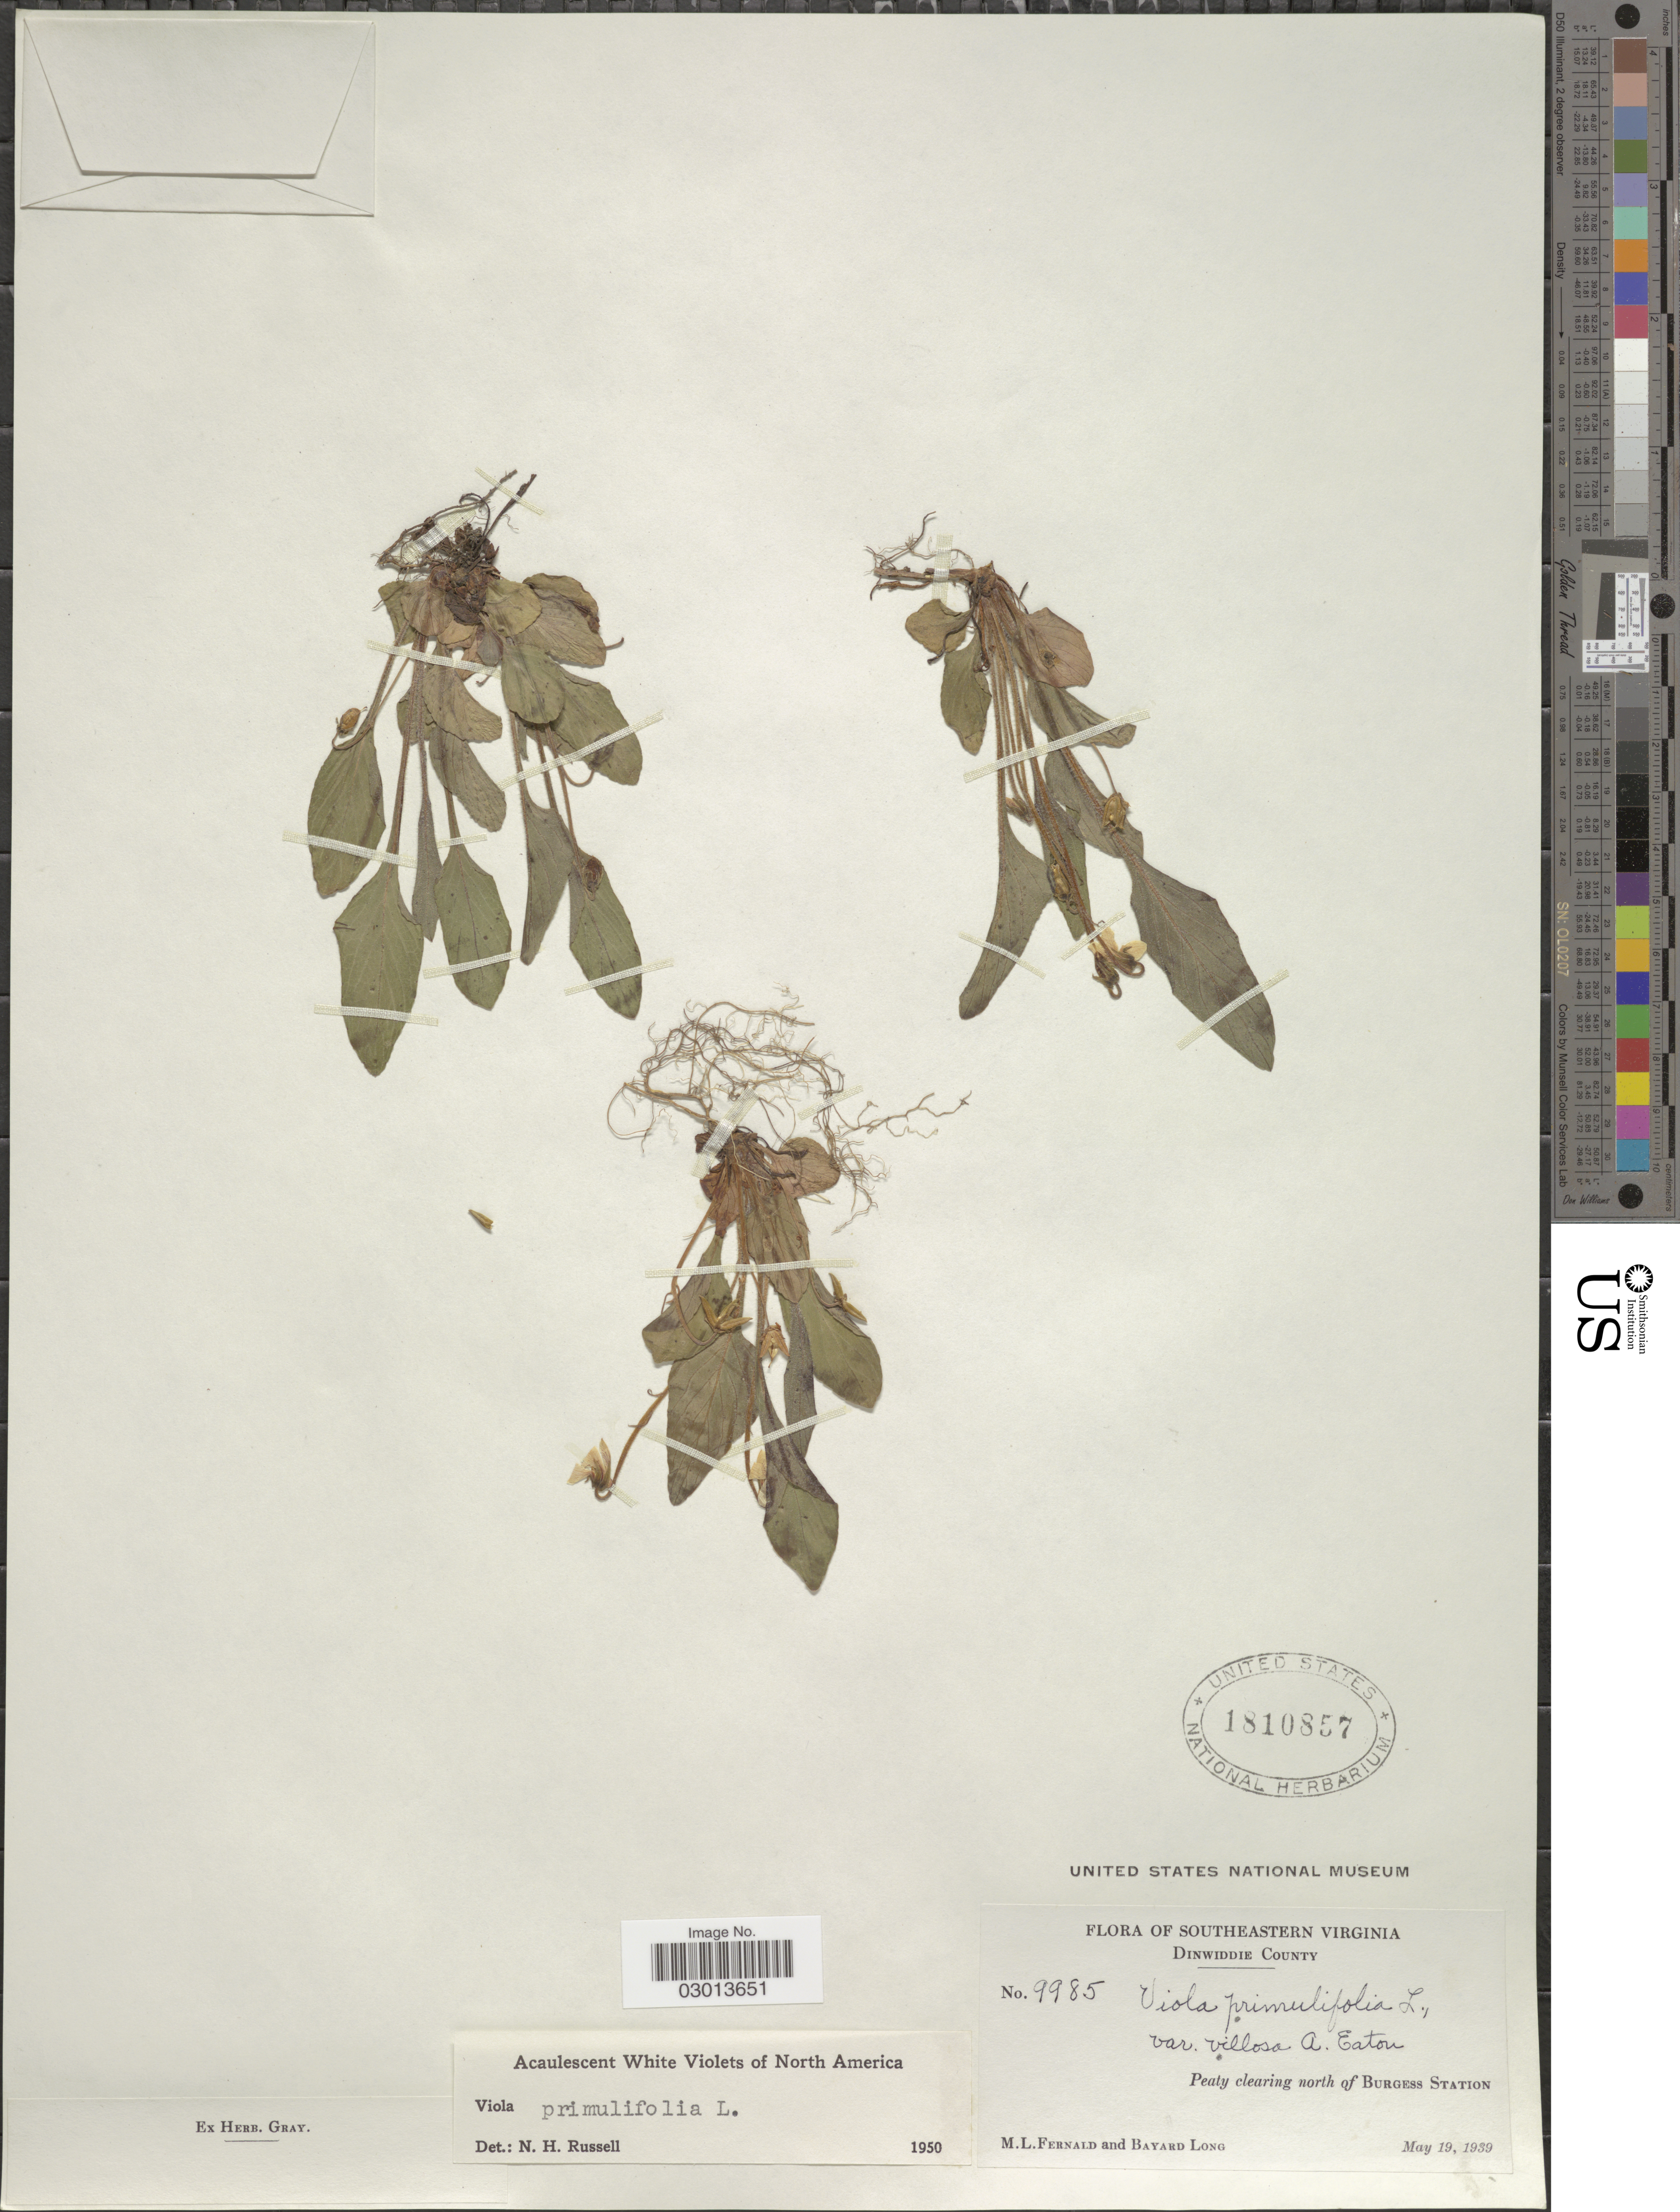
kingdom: Plantae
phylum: Tracheophyta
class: Magnoliopsida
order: Malpighiales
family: Violaceae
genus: Viola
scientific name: Viola primulifolia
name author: L.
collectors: M. L. Fernald & B. Long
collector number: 9985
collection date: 1939-05-19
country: United States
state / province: Virginia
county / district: Dinwiddie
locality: Southeastern Virginia. Dinwiddie County. Peaty clearing north of Burgess Station.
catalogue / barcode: US 1810857